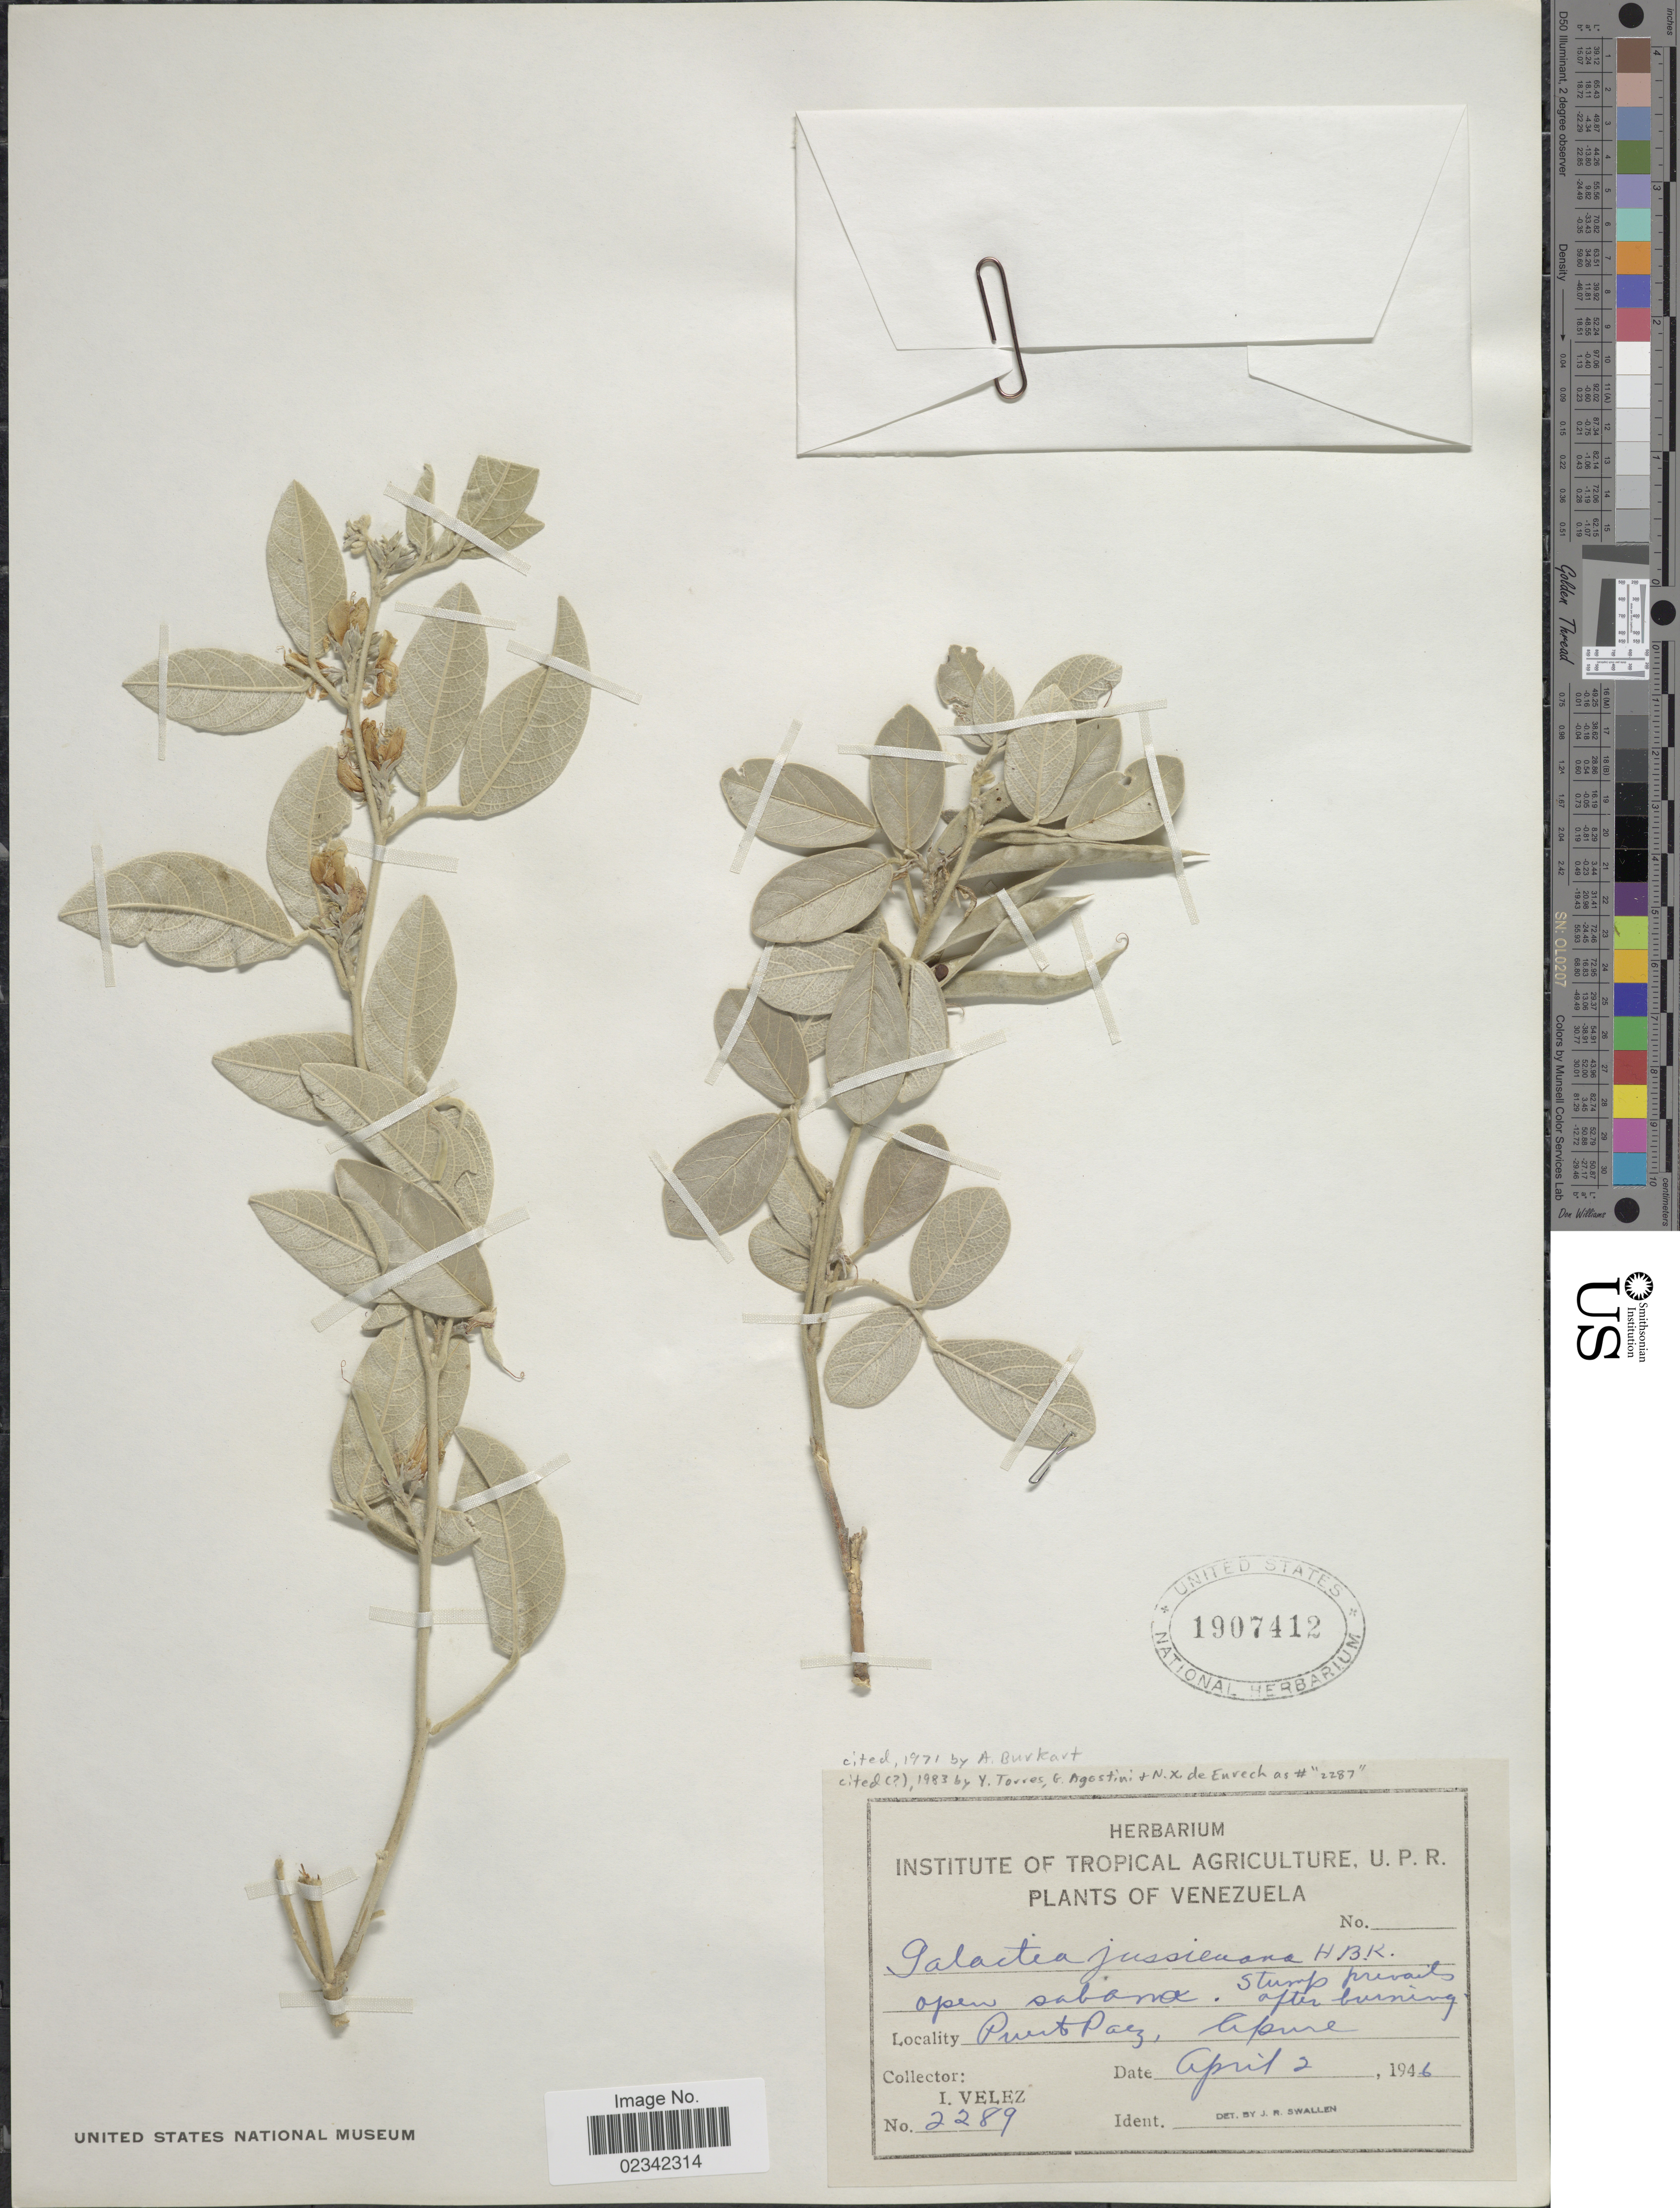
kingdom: Plantae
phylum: Tracheophyta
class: Magnoliopsida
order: Fabales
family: Fabaceae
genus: Galactia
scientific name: Galactia jussiaeana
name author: Kunth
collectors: I. Velez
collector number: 2289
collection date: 1946-04-02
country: Venezuela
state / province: Apure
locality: Puerto Paez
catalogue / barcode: US 1907412